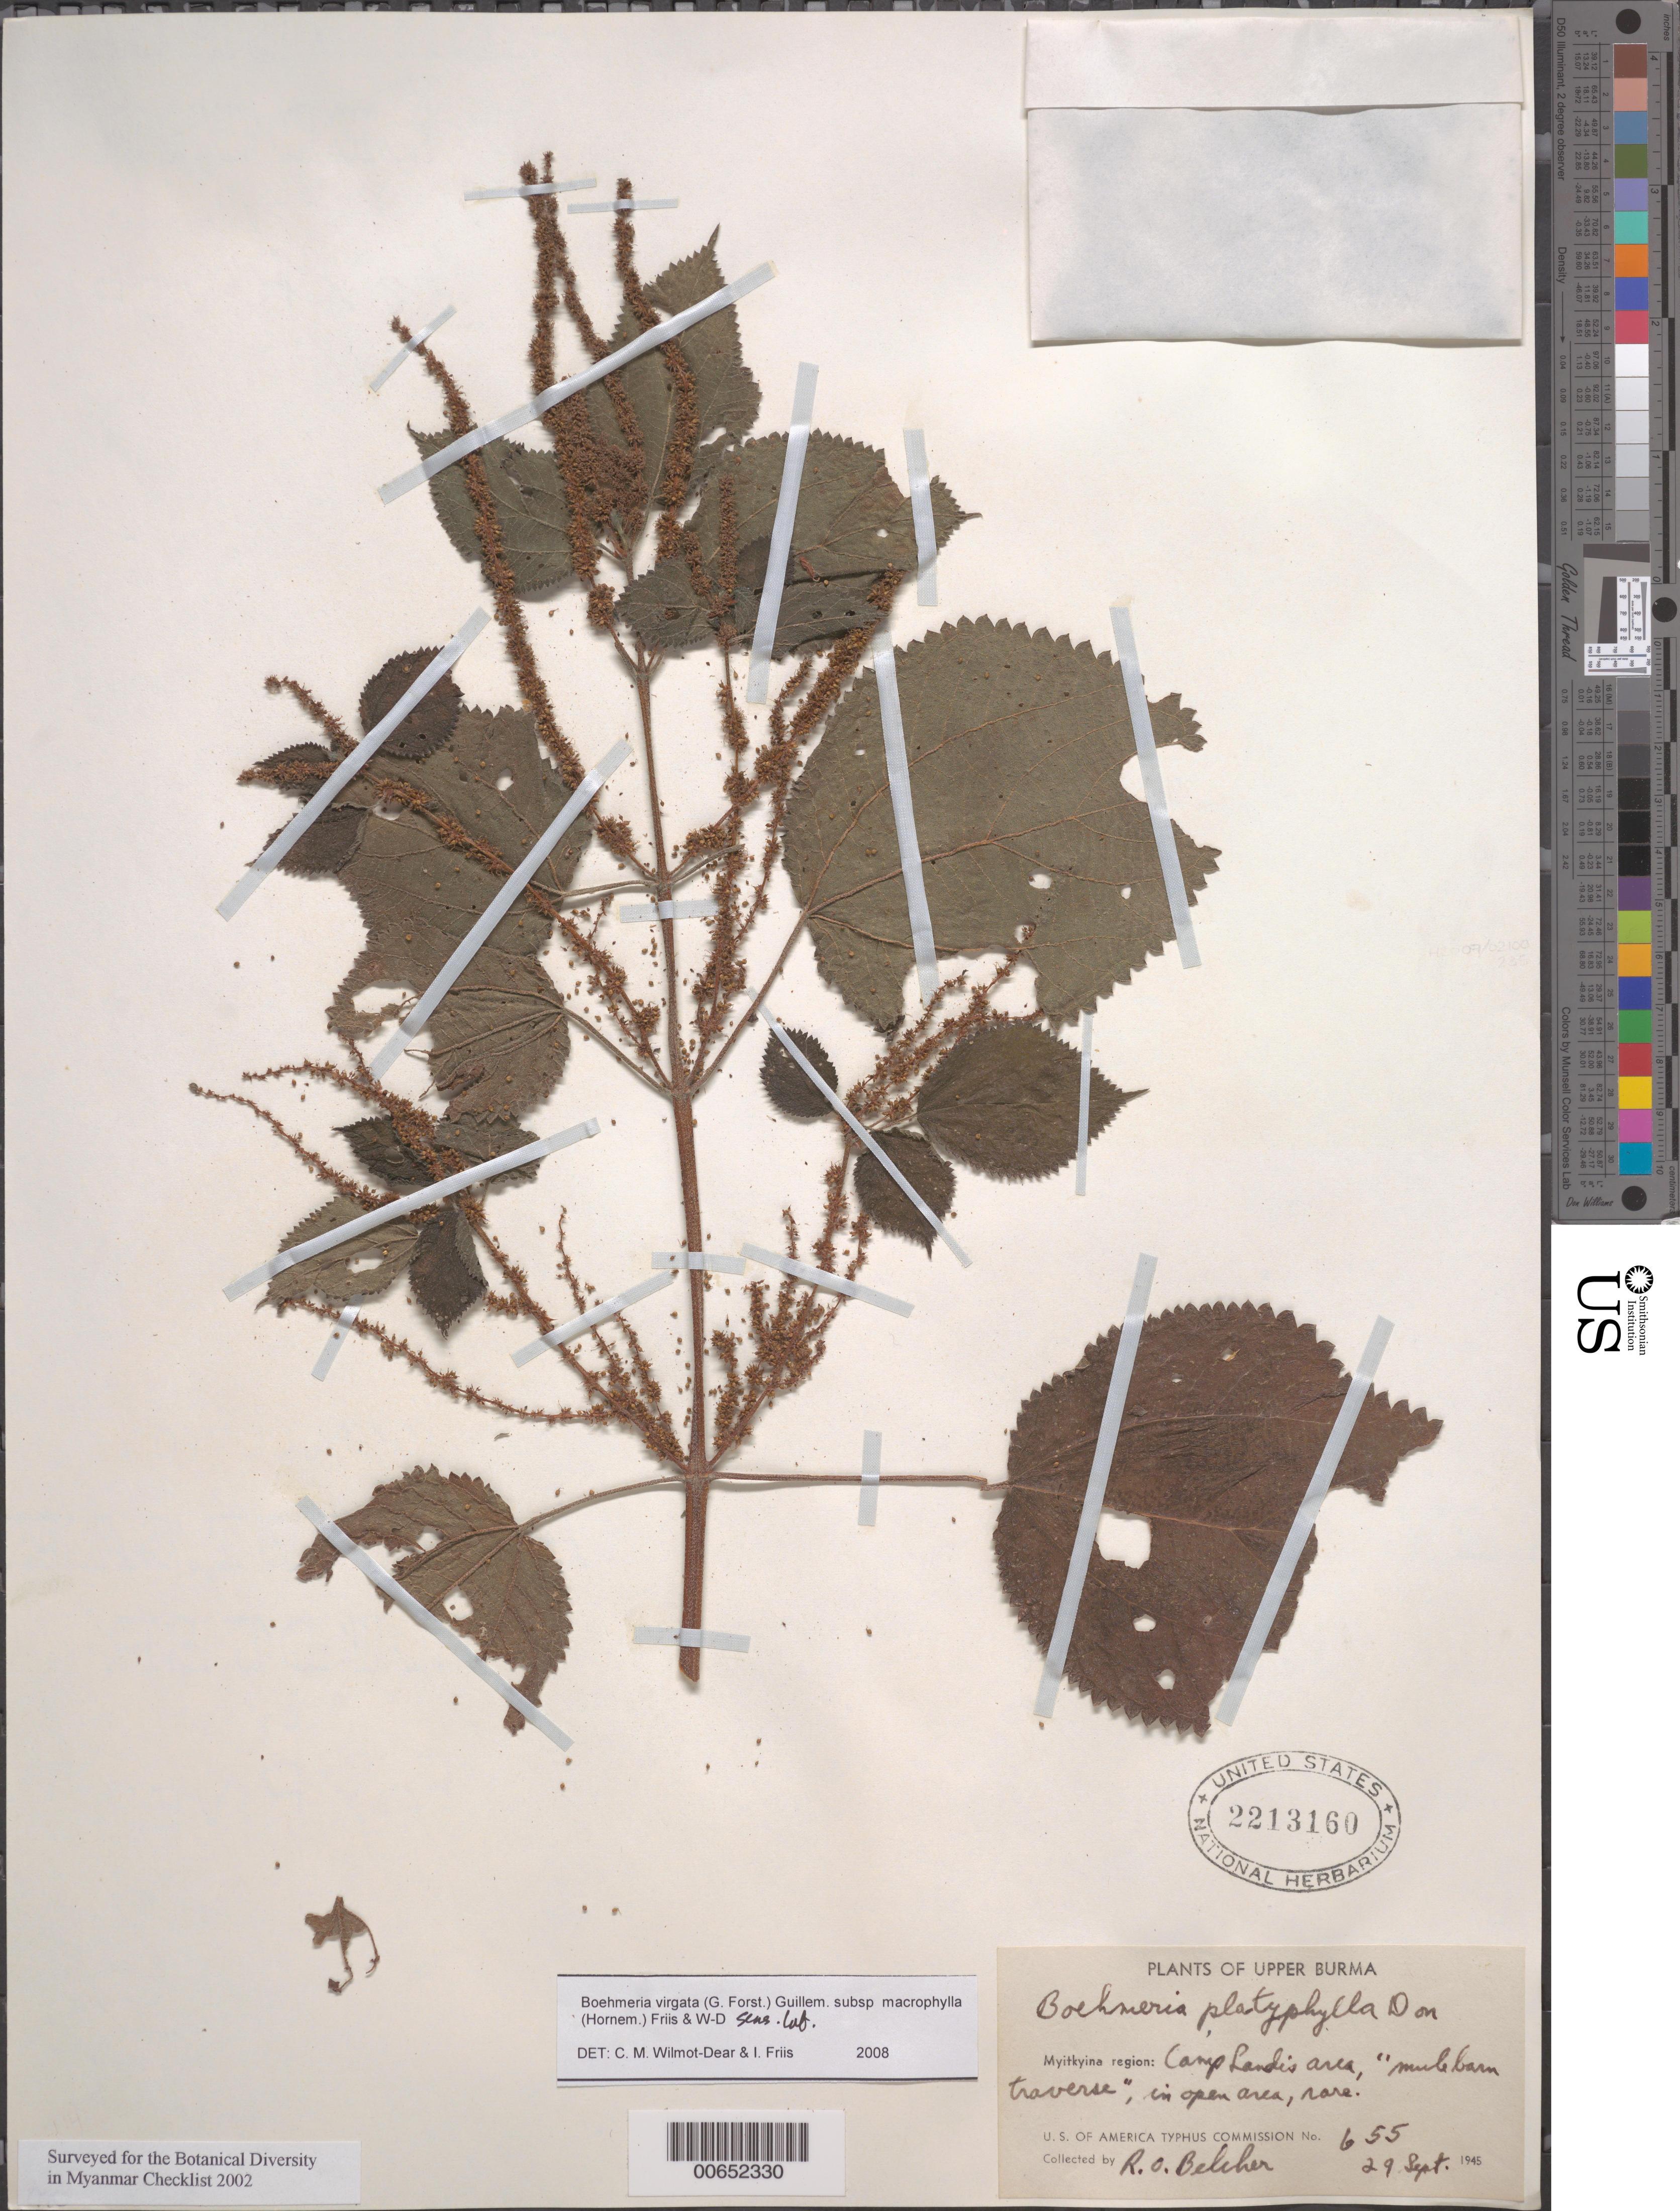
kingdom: Plantae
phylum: Tracheophyta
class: Magnoliopsida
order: Rosales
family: Urticaceae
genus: Boehmeria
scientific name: Boehmeria virgata var. macrophylla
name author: (Hornem.) Friis & Wilmot-Dear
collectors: R. Belcher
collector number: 655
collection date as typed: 29 Sep 1945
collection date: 1945-09-29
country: Myanmar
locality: Myitkyina region, Camp Landis area, "Mule Barn traverse".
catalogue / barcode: US 2213160